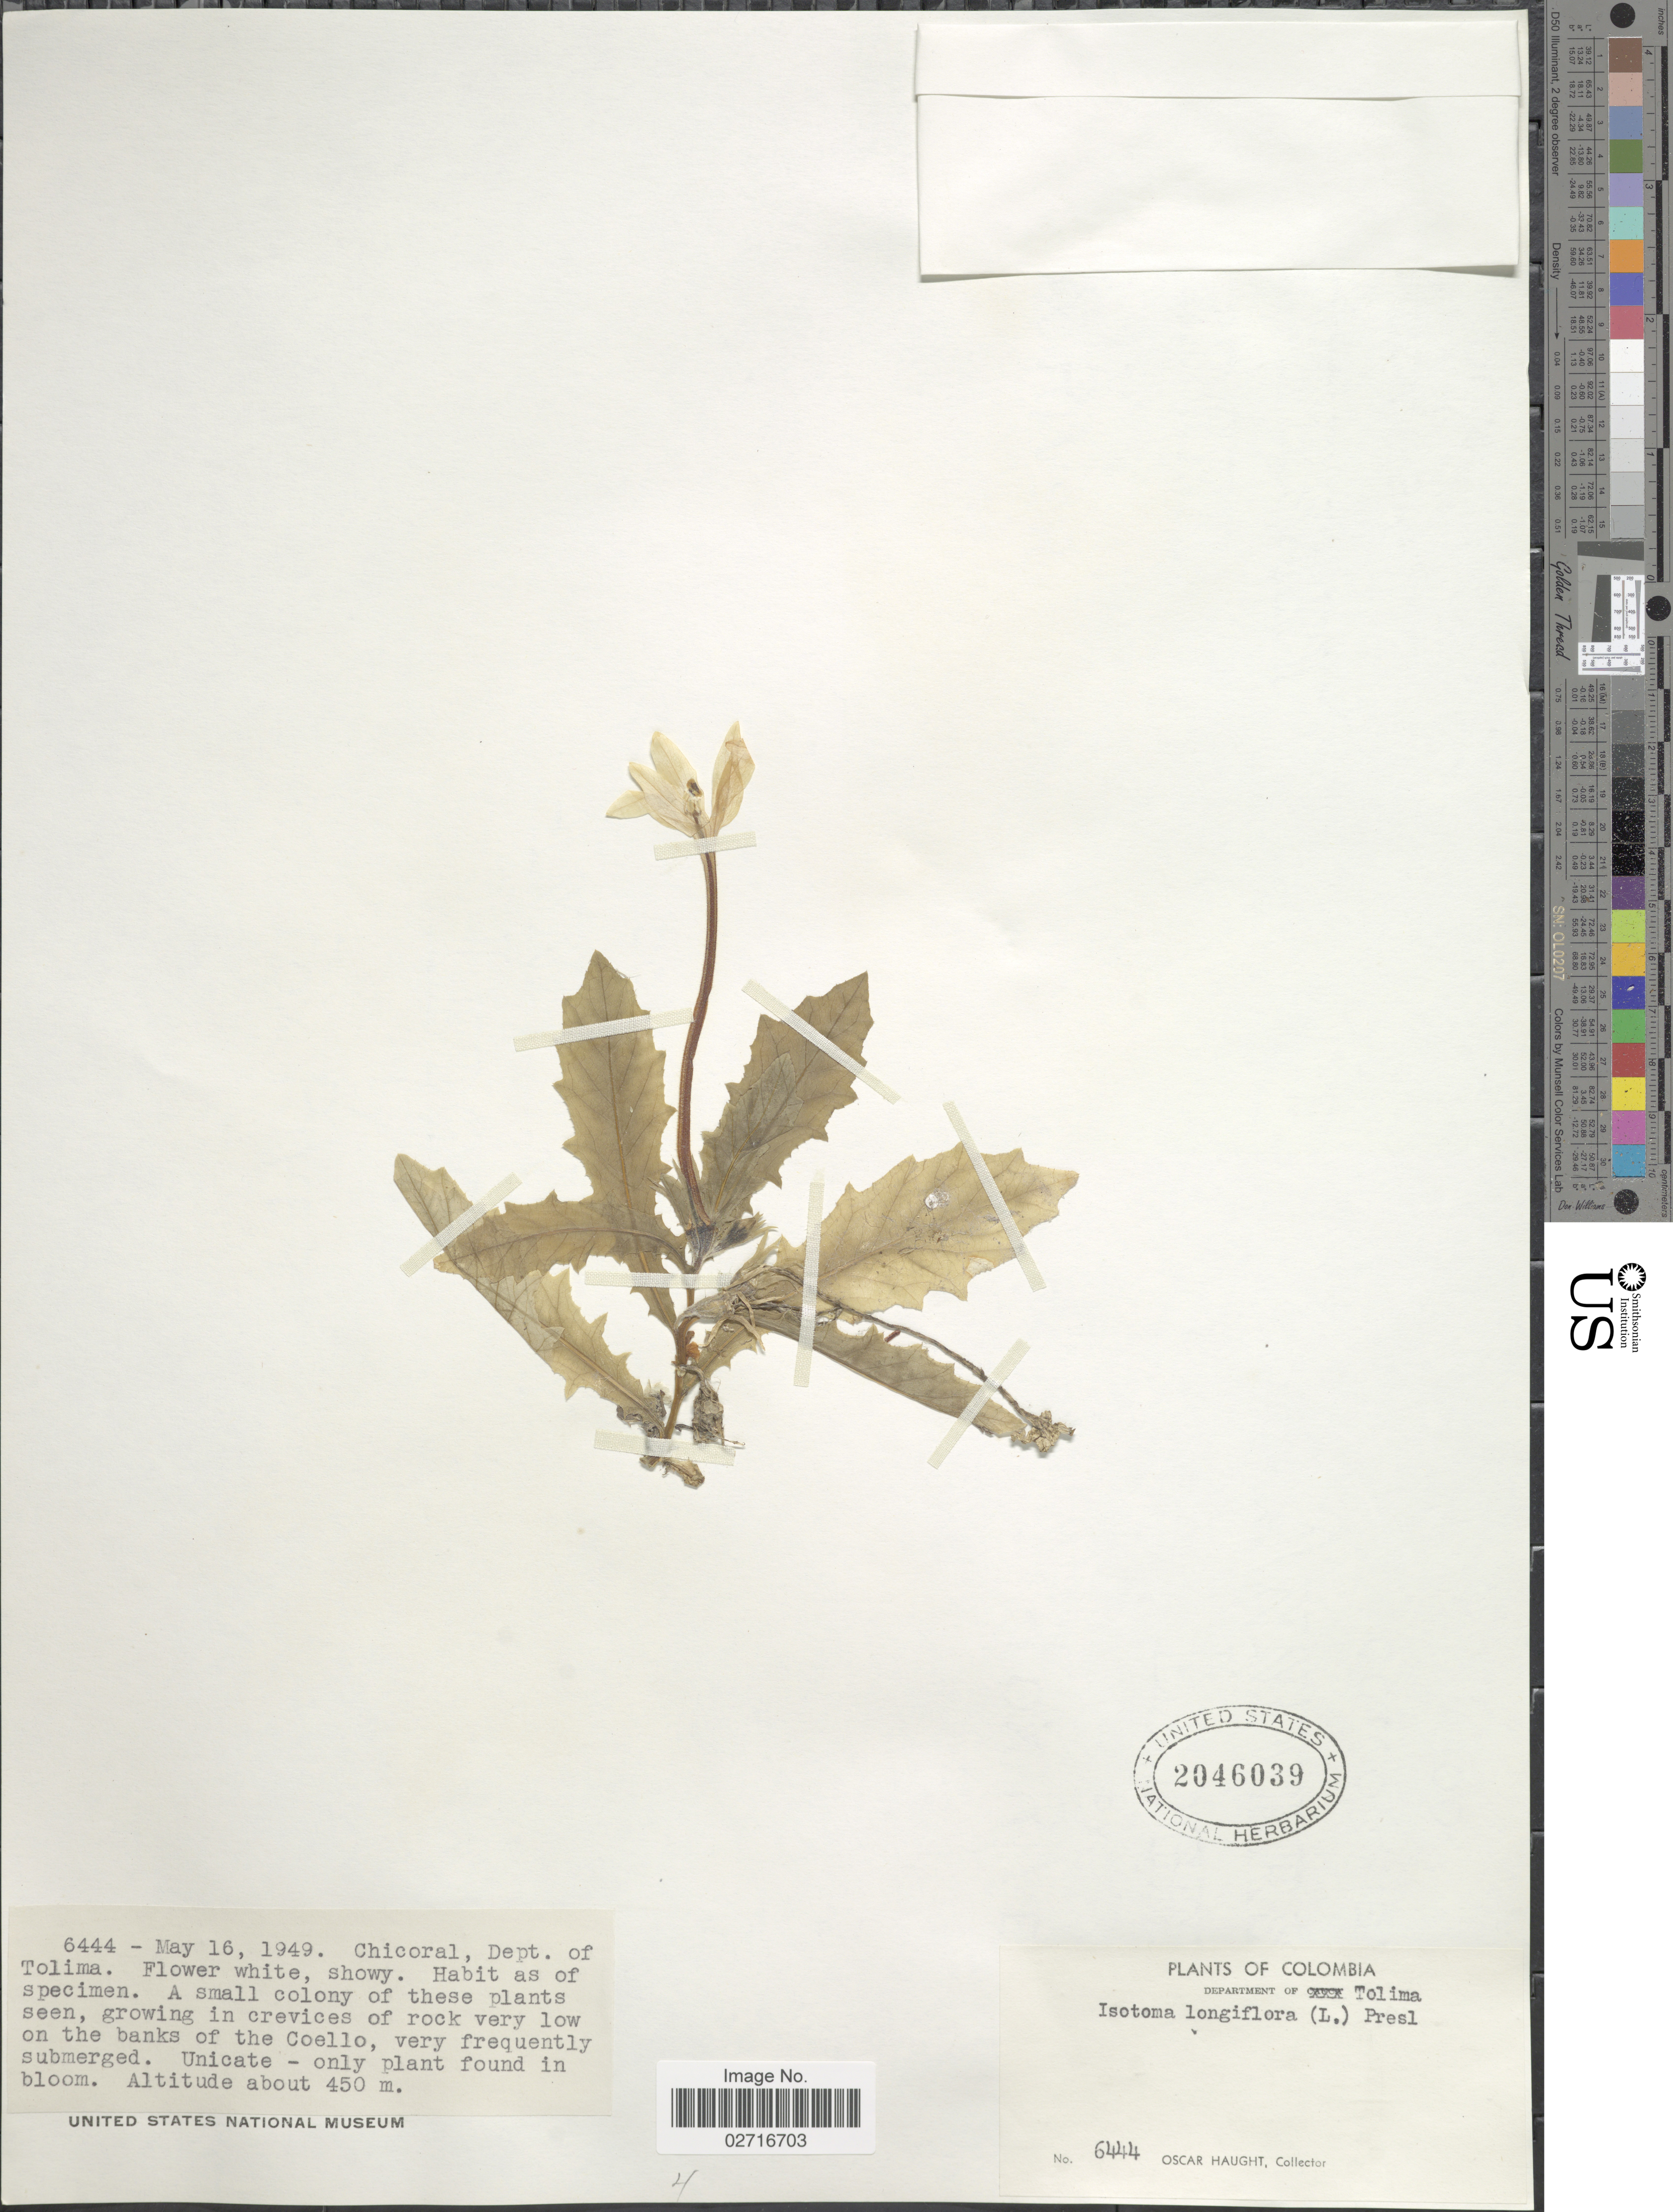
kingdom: Plantae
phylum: Tracheophyta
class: Magnoliopsida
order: Asterales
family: Campanulaceae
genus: Hippobroma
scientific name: Hippobroma longiflora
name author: (L.) G. Don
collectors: O. L. Haught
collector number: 6444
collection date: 1949-05-16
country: Colombia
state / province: Tolima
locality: Chicoral.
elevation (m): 450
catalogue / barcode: US 2046039